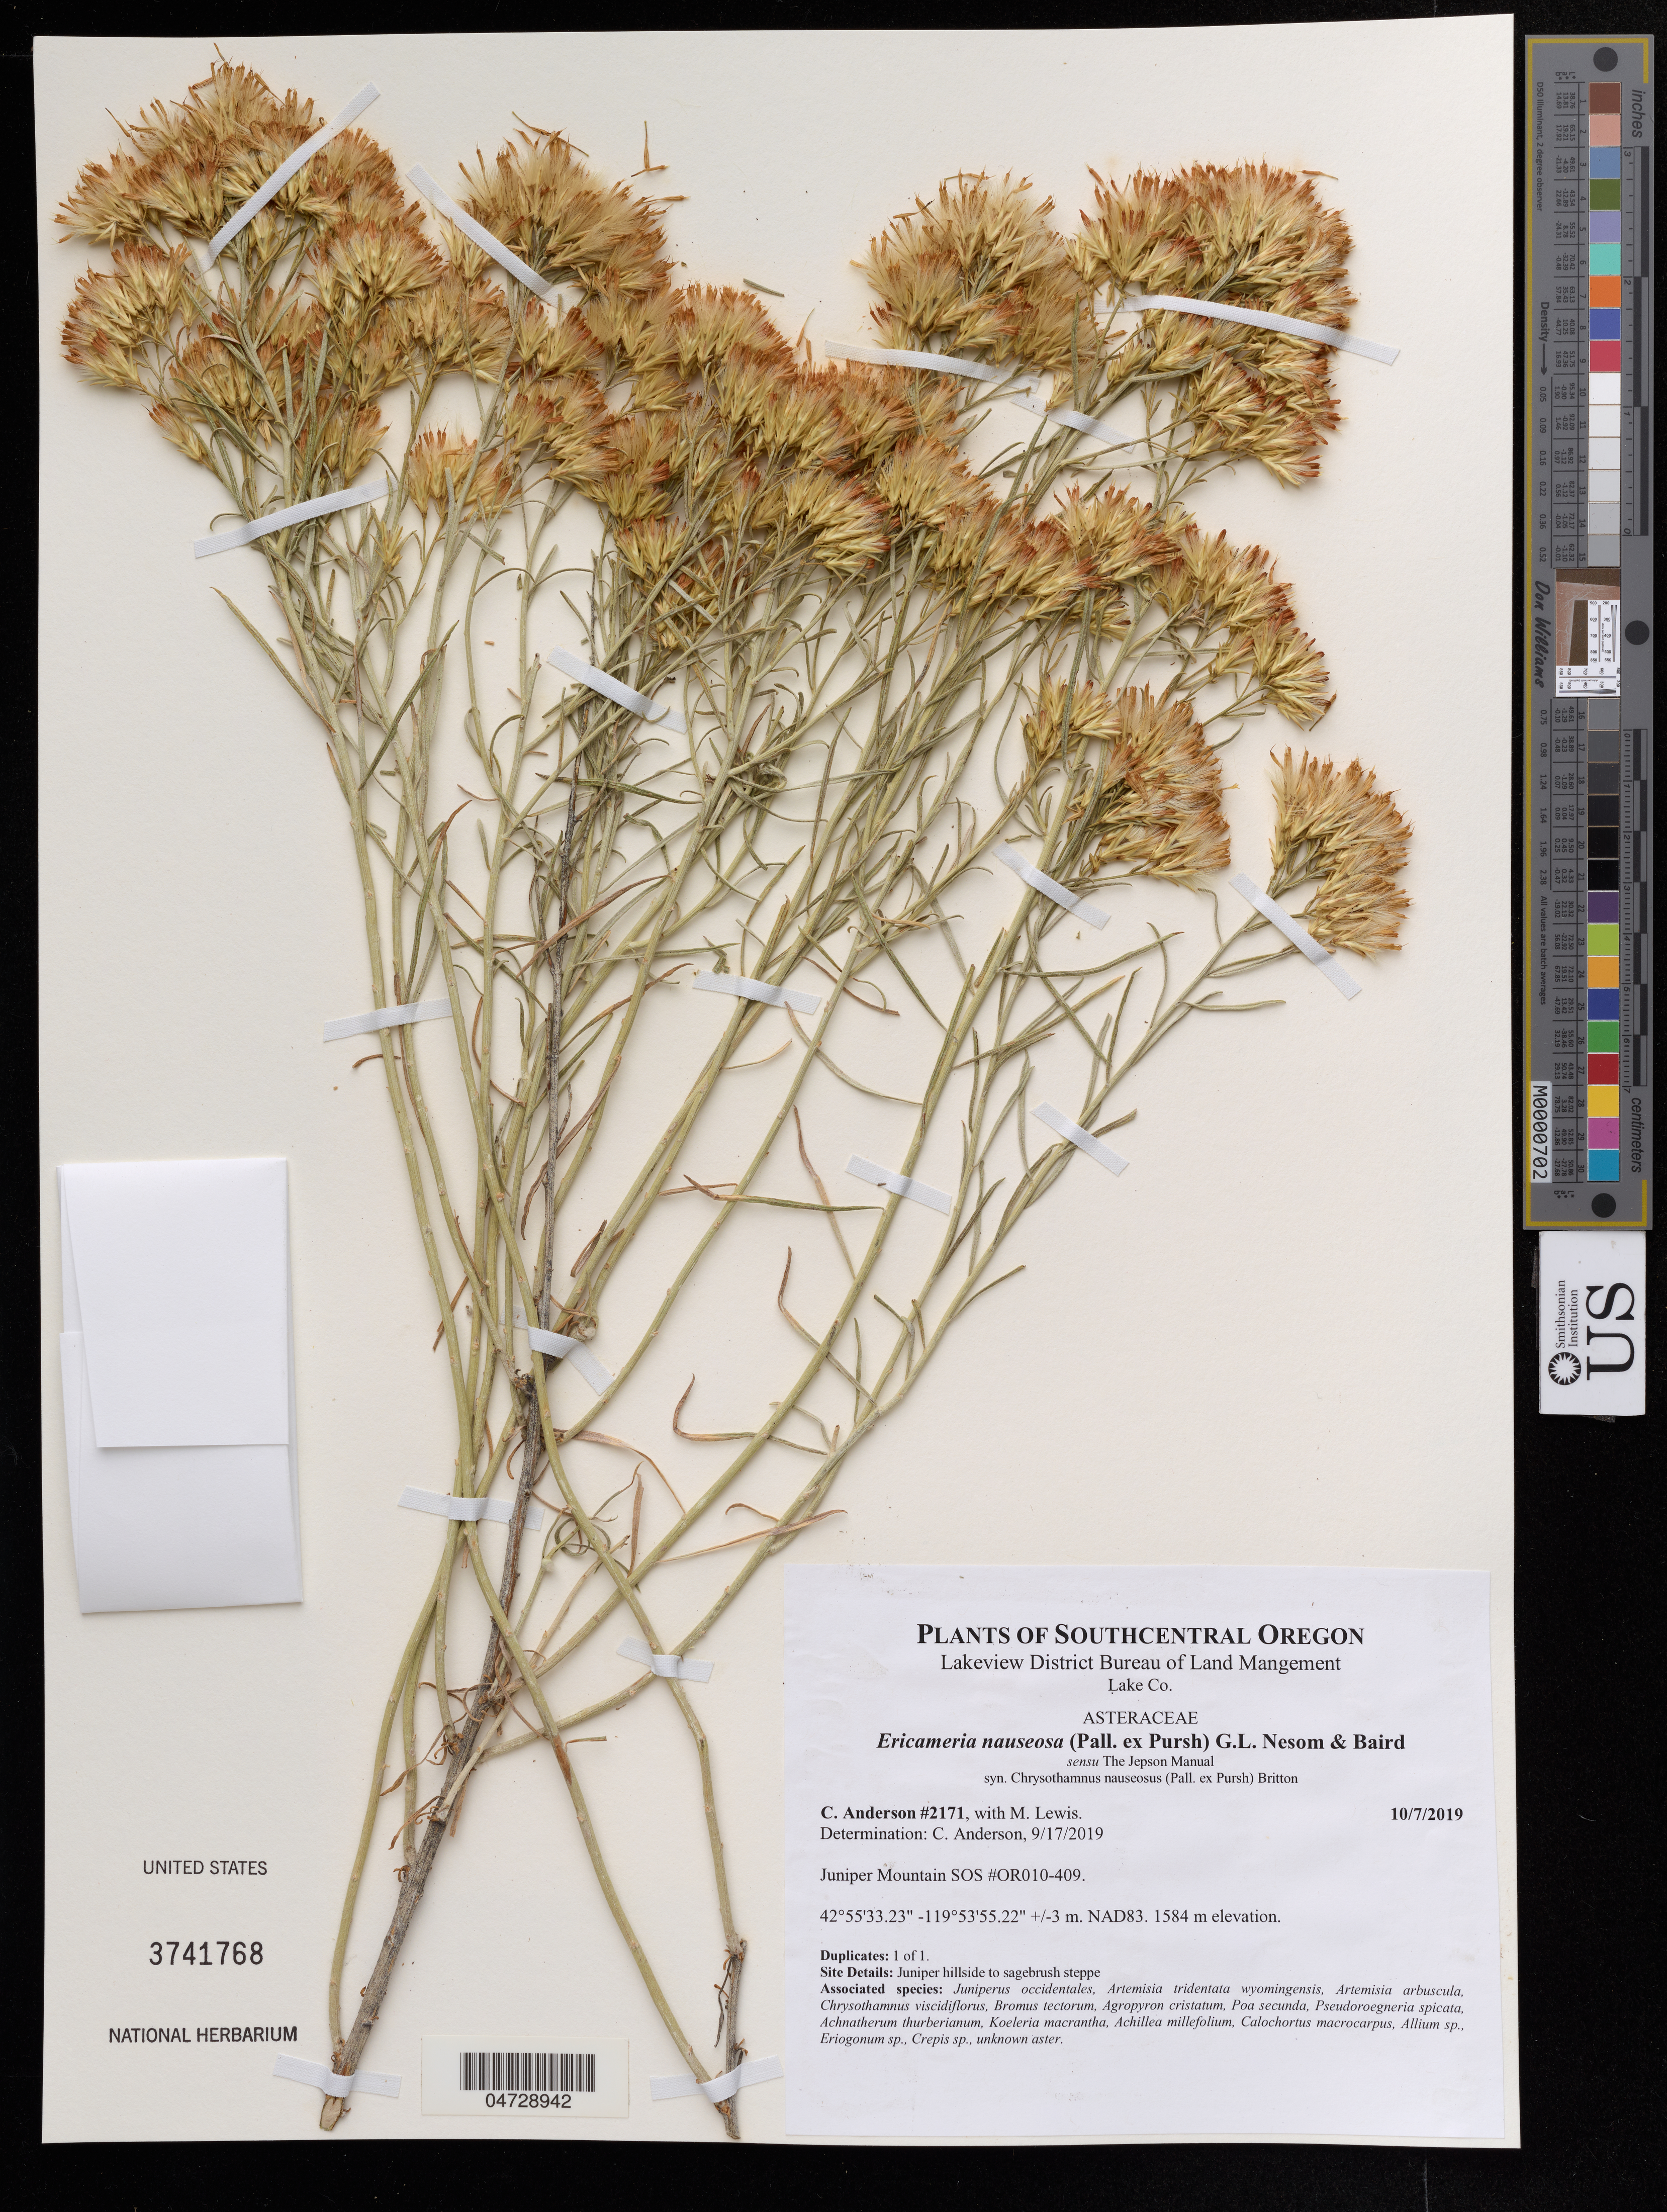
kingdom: Plantae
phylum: Tracheophyta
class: Magnoliopsida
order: Asterales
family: Asteraceae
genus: Ericameria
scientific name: Ericameria nauseosa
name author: (Pall. ex Pursh) G.L. Nesom & G.I. Baird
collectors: C. Anderson & M. Lewis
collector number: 2171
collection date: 2019-10-07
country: United States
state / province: Oregon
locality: Southcentral Oregon. Lakeview District Bureau of Land Mangement. Lake Co. Juniper Mountain SOS #OR010-409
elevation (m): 1584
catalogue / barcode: US 3741768